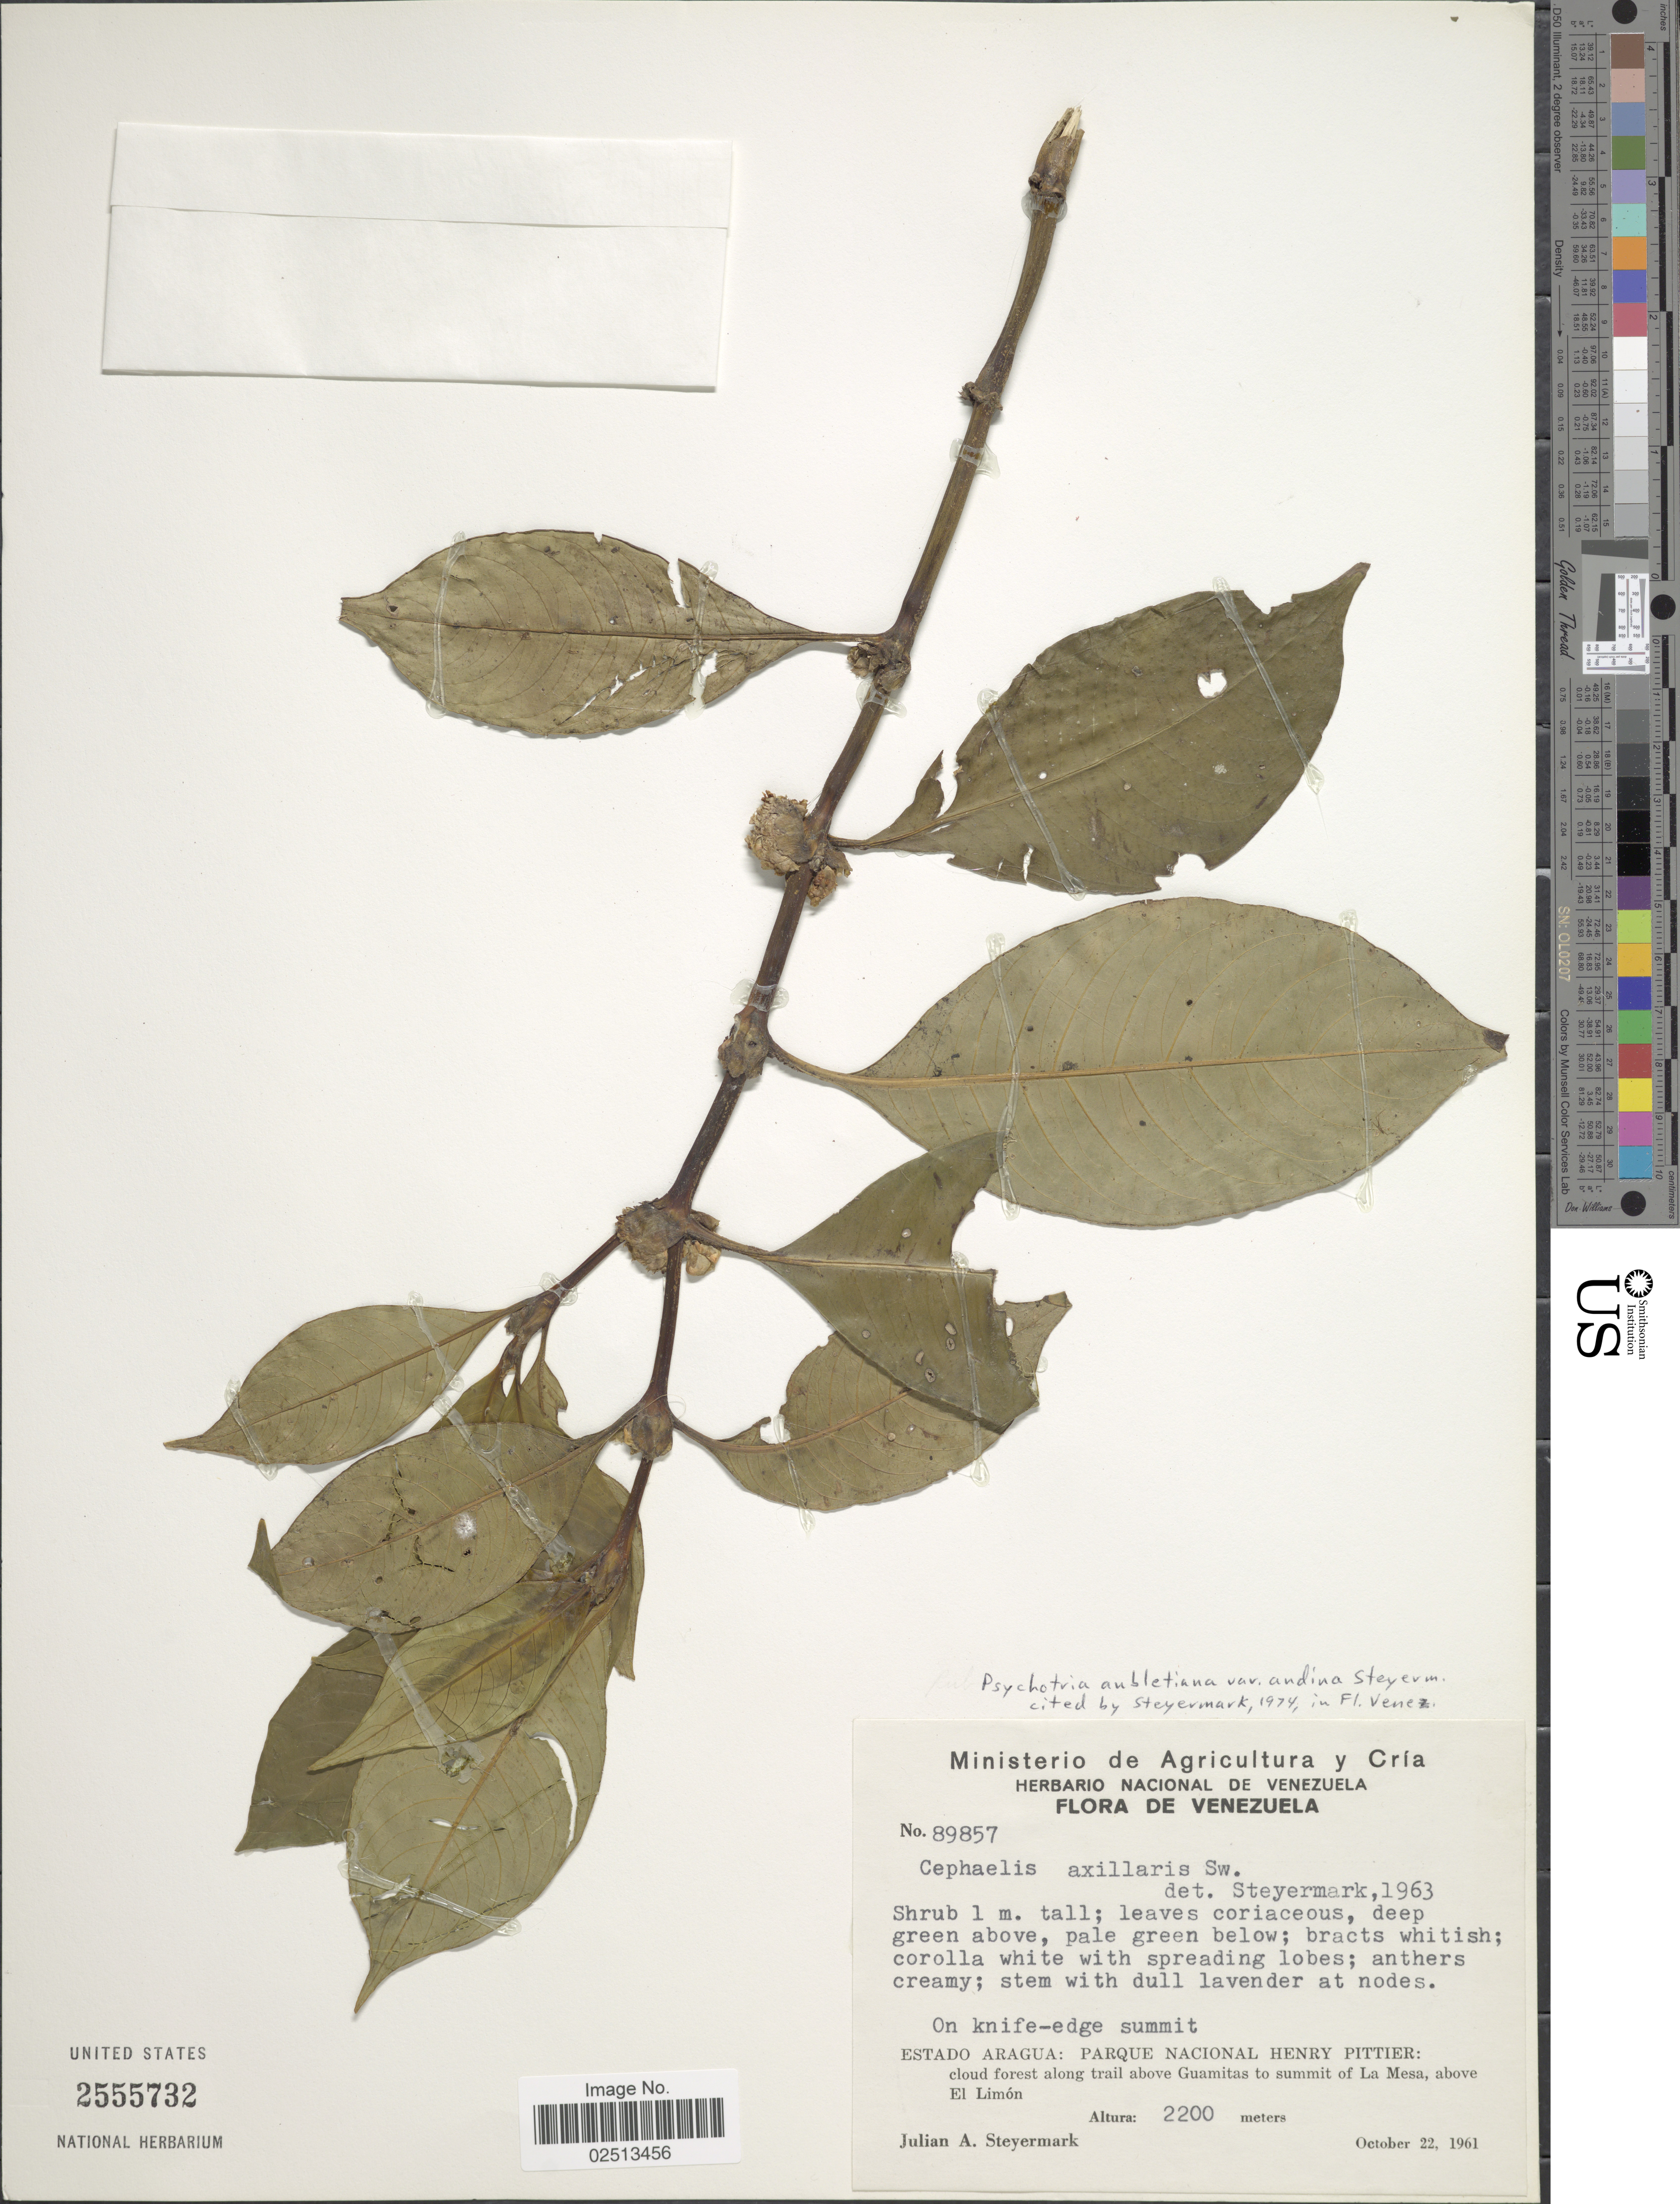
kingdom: Plantae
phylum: Tracheophyta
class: Magnoliopsida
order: Gentianales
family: Rubiaceae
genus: Psychotria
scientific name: Psychotria aubletiana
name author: Steyerm.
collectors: J. Steyermark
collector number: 89857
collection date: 1961-10-22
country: Venezuela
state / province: Aragua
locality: On knife-edge summit: Parque Nacional Henry Pittier: cloud forest along trail above Guamitas to summit of La mesa, above El Limón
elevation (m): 2200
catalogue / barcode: US 2555732